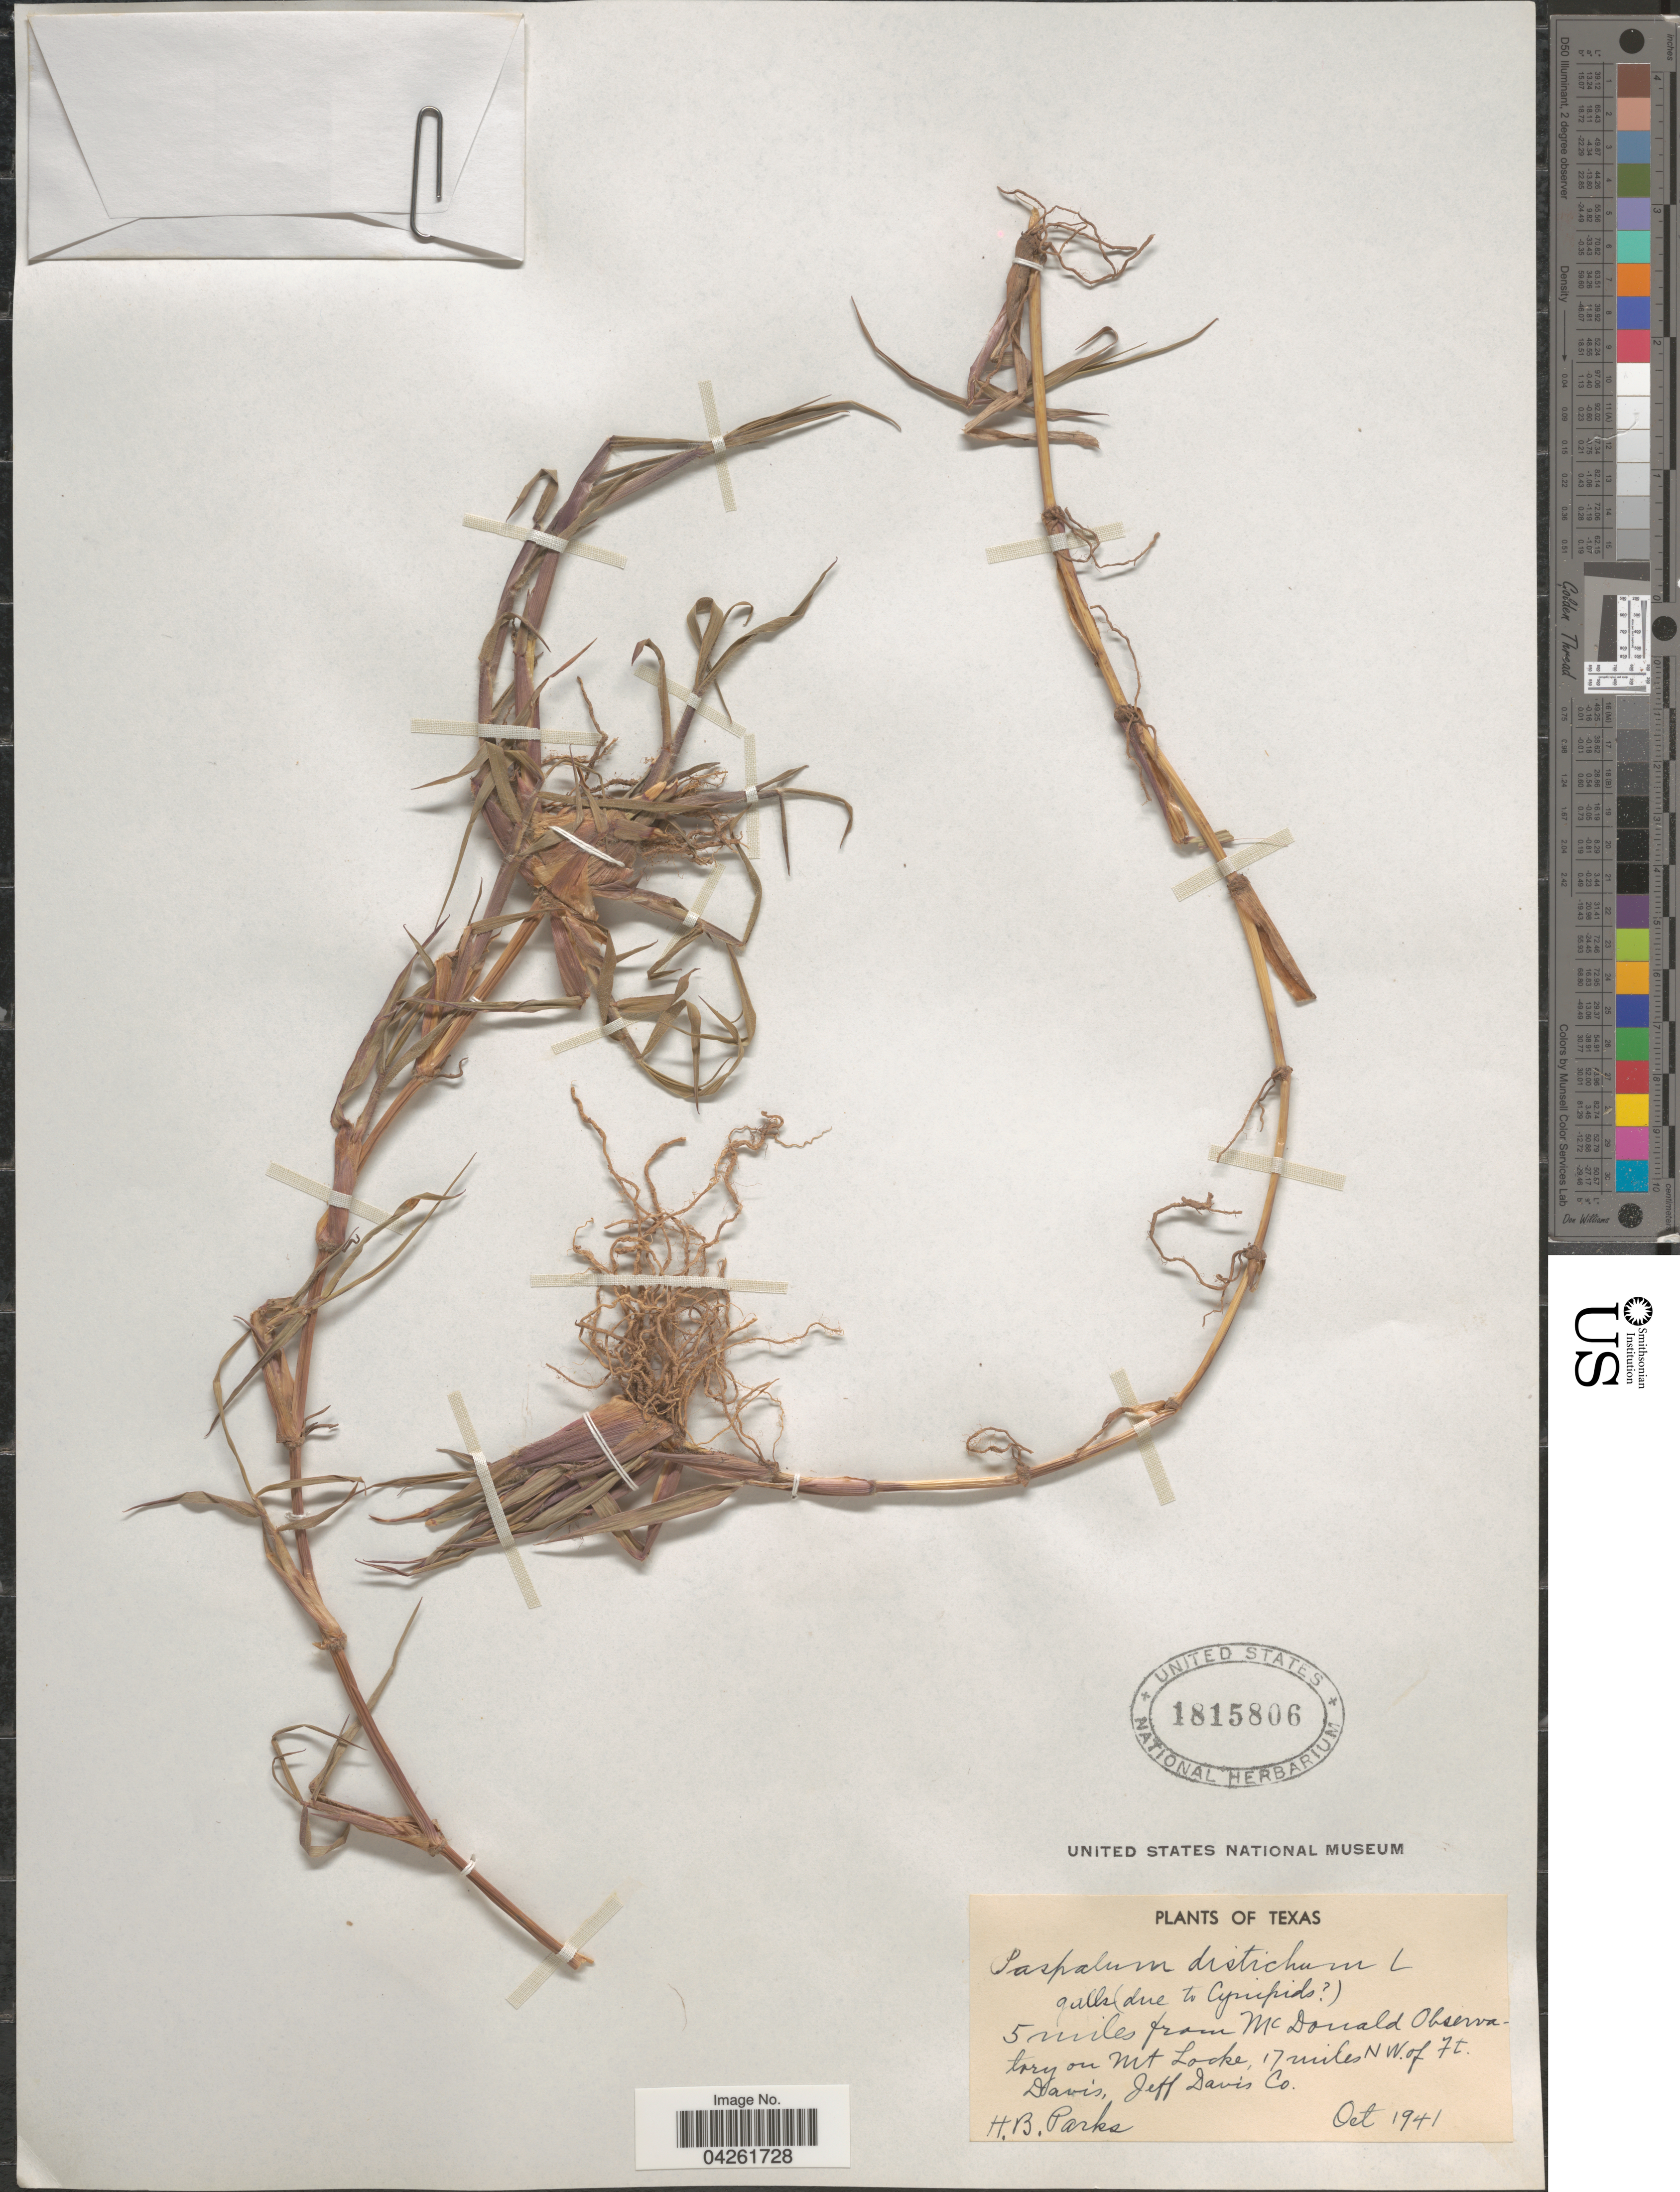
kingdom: Plantae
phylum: Tracheophyta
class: Liliopsida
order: Poales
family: Poaceae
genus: Paspalum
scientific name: Paspalum distichum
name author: L.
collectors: H. Parks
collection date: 1941-10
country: United States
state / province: Texas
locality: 5 miles from McDonald Observatory on Mt Locke, 17 miles NW. of Ft. Davis, Jeff Davis Co.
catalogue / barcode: US 1815806